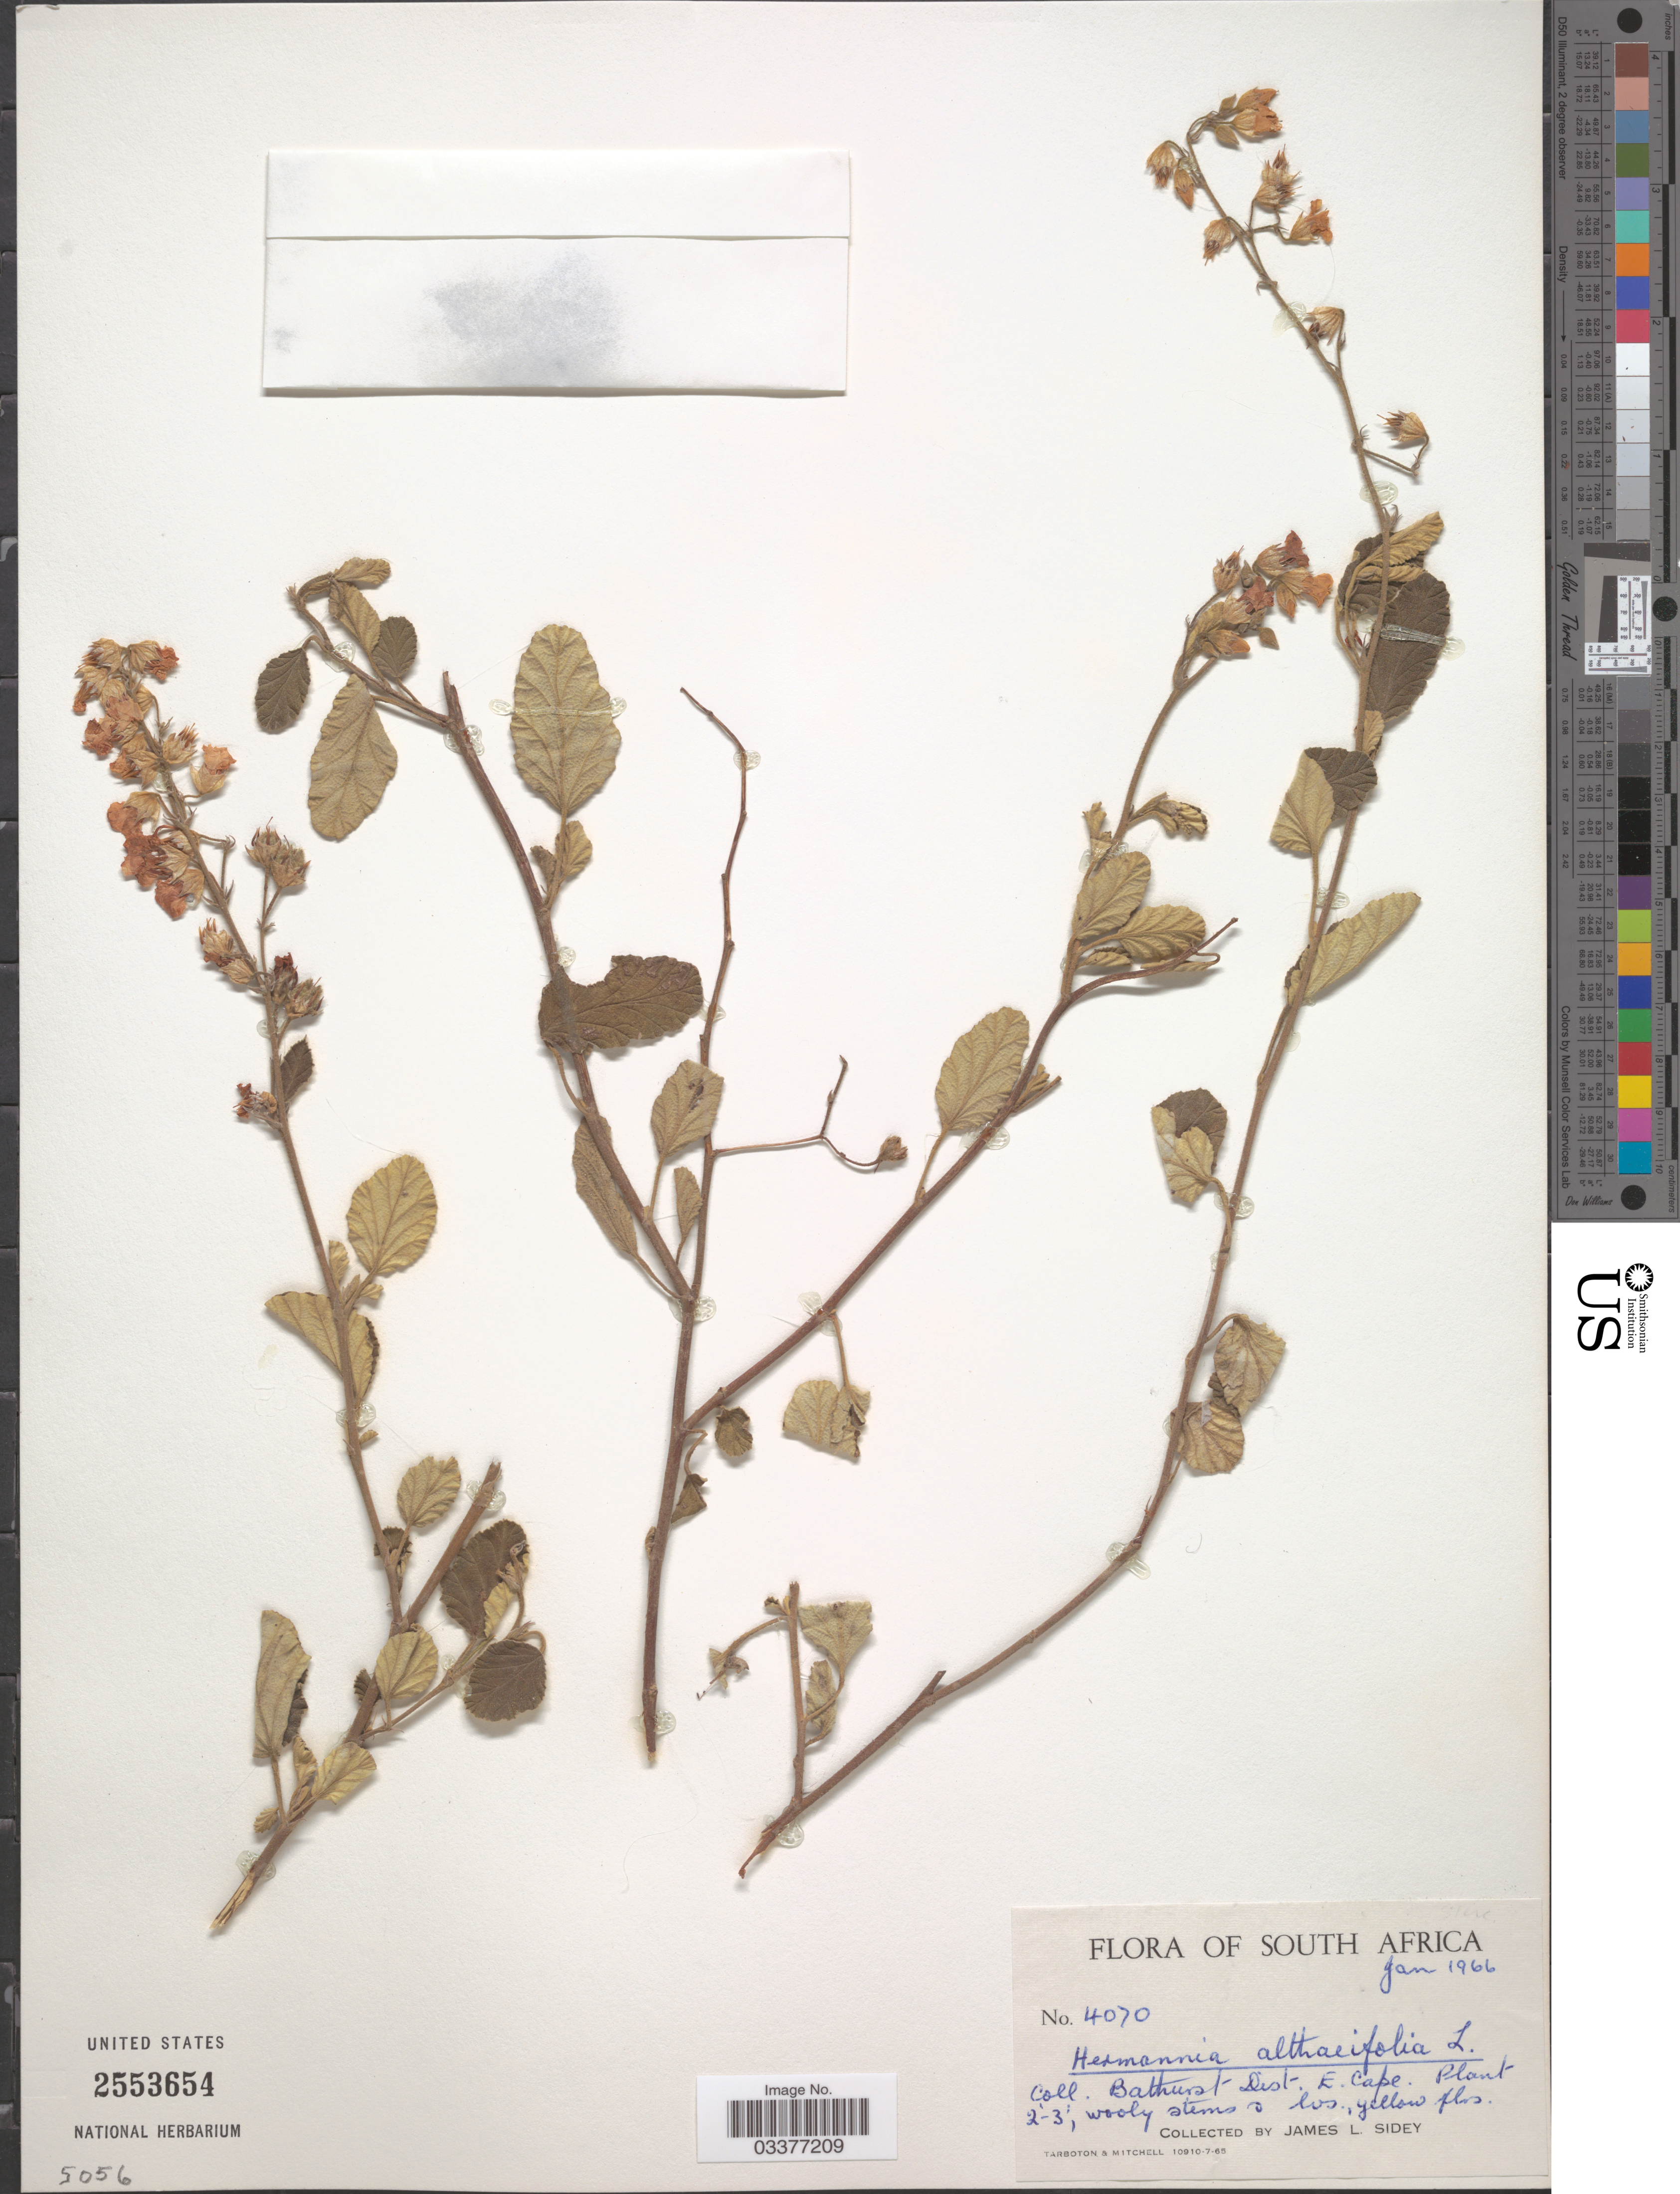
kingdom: Plantae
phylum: Tracheophyta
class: Magnoliopsida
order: Malvales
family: Malvaceae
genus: Hermannia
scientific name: Hermannia althaeifolia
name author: L.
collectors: J. L. Sidey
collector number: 4070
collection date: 1966-01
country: South Africa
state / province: Eastern Cape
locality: Bathurst Dist. E. Cape.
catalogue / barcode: US 2553654